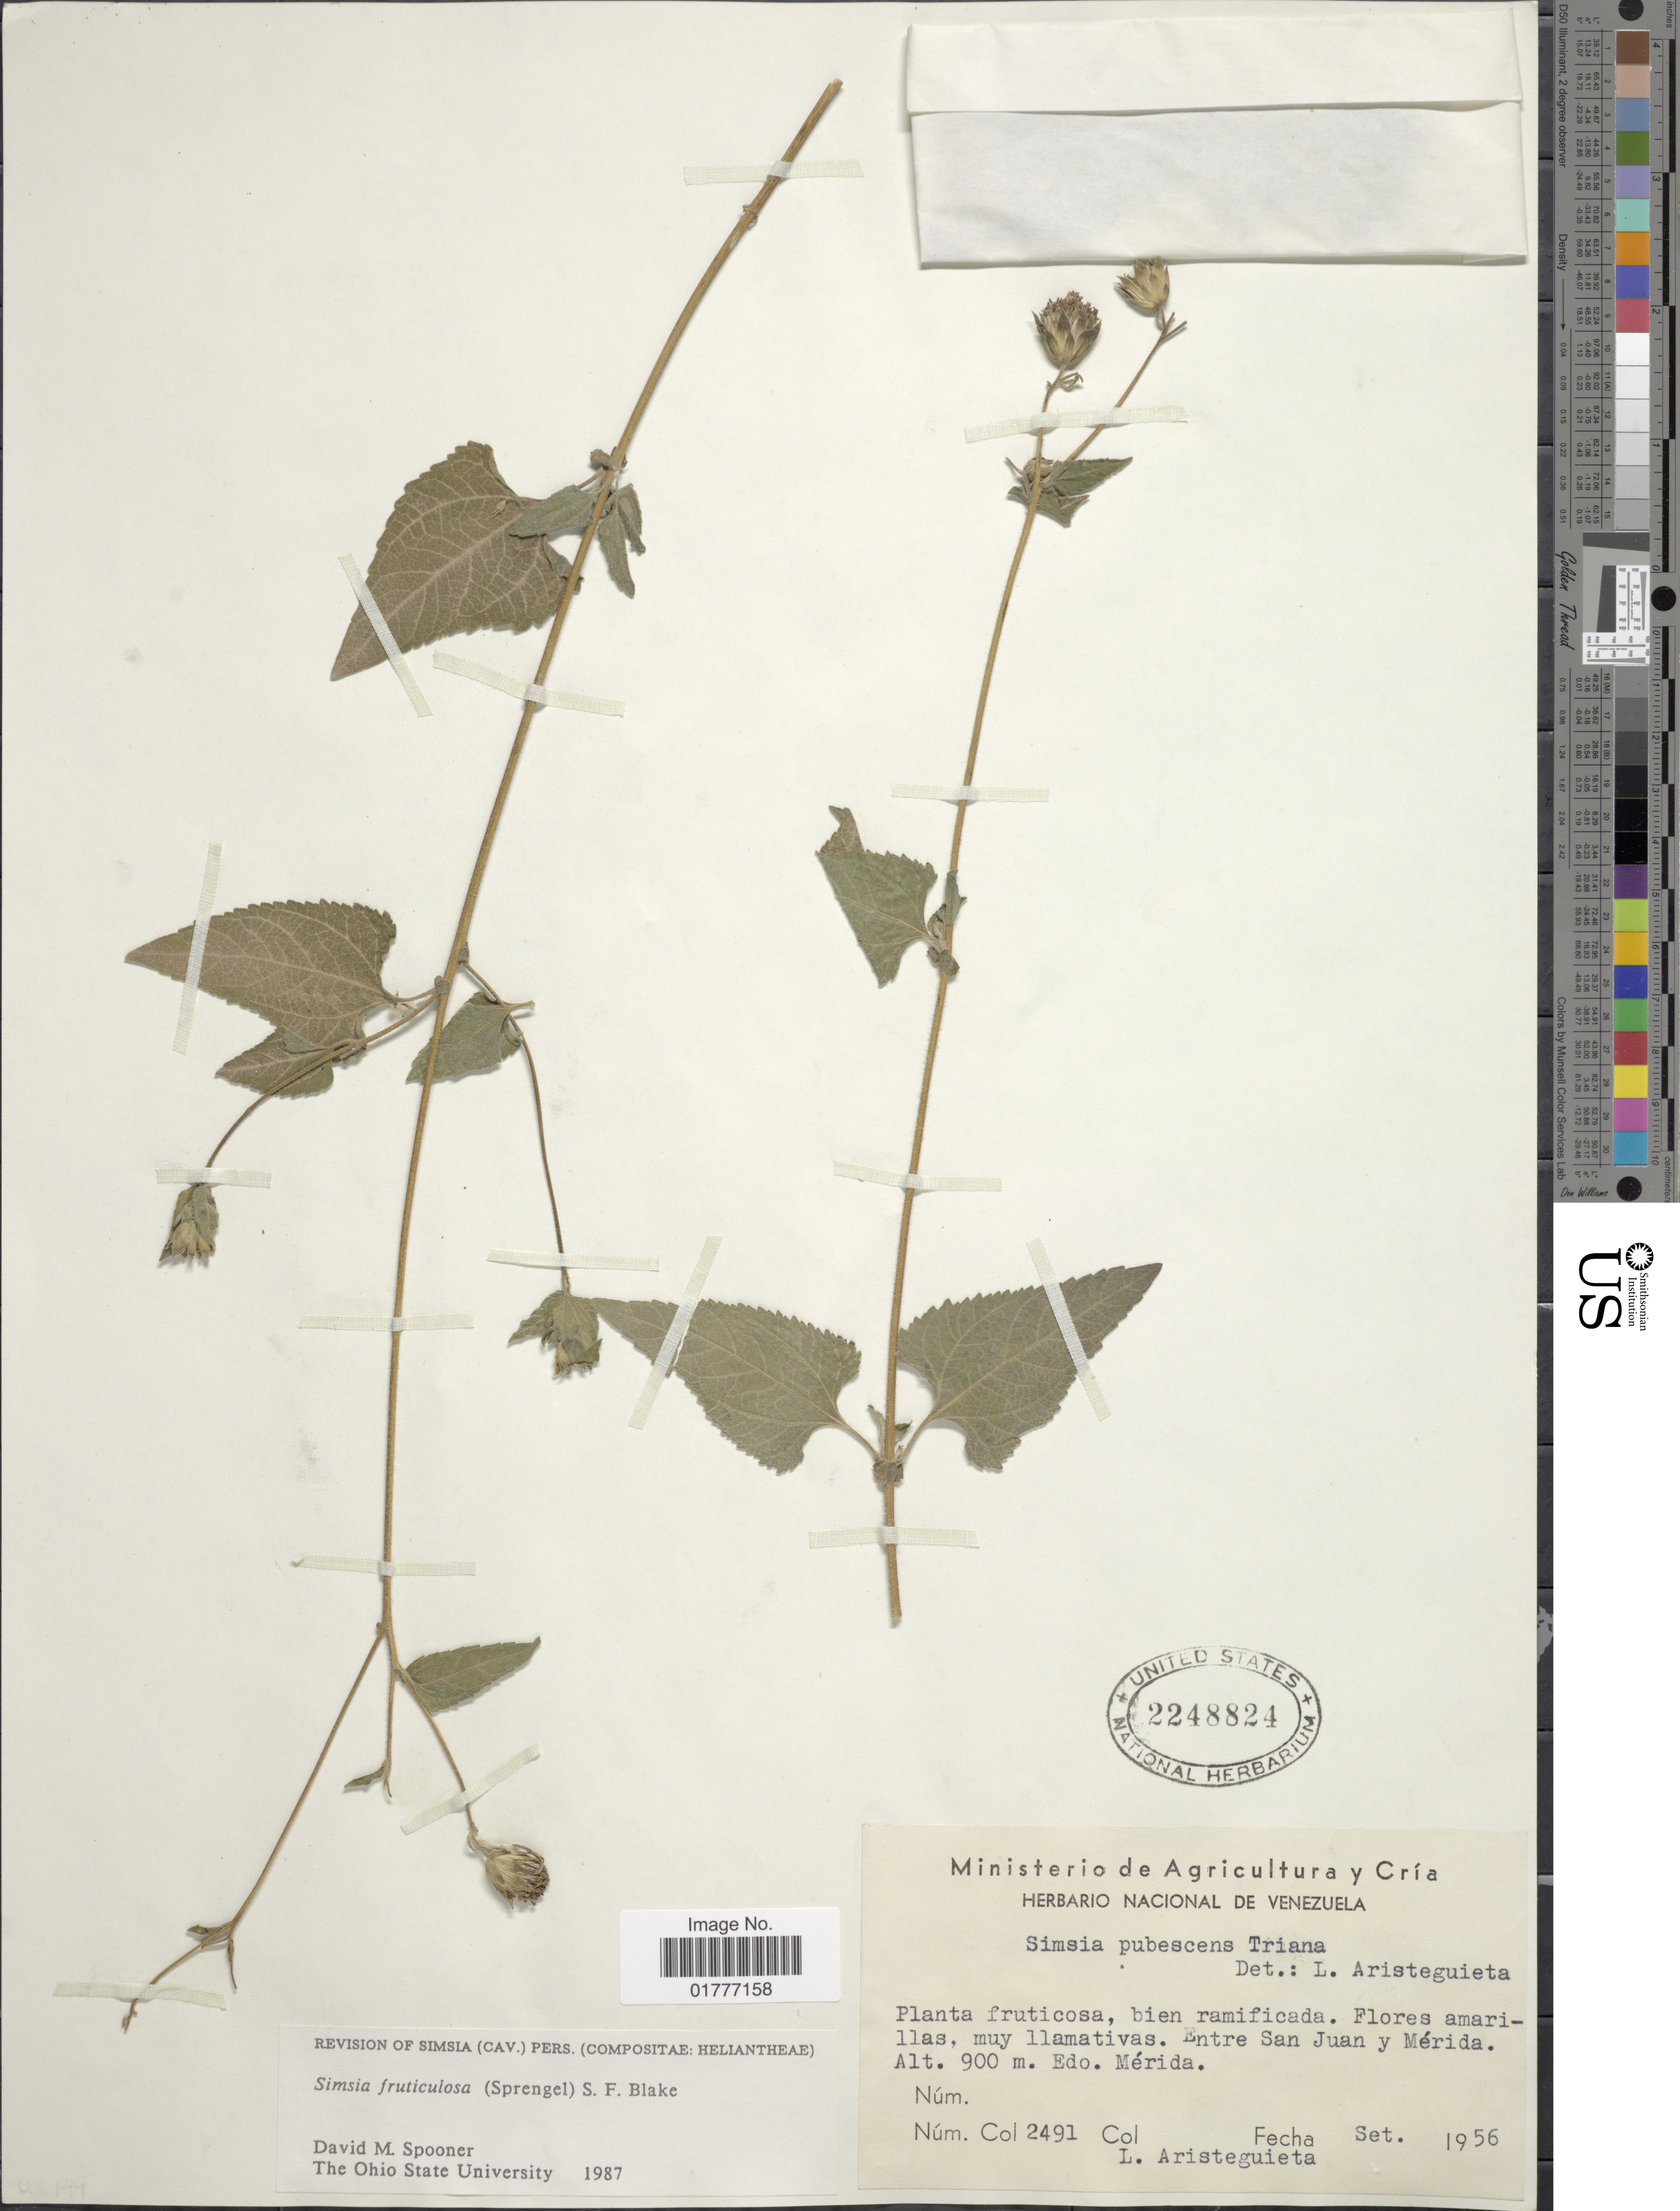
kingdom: Plantae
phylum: Tracheophyta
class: Magnoliopsida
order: Asterales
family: Asteraceae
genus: Simsia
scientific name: Simsia fruticulosa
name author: (Spreng.) S.F. Blake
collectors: L. Aristeguieta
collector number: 2491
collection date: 1956-09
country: Venezuela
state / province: Mérida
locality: Entre San Juan y Mérida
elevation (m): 900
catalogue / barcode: US 2248824